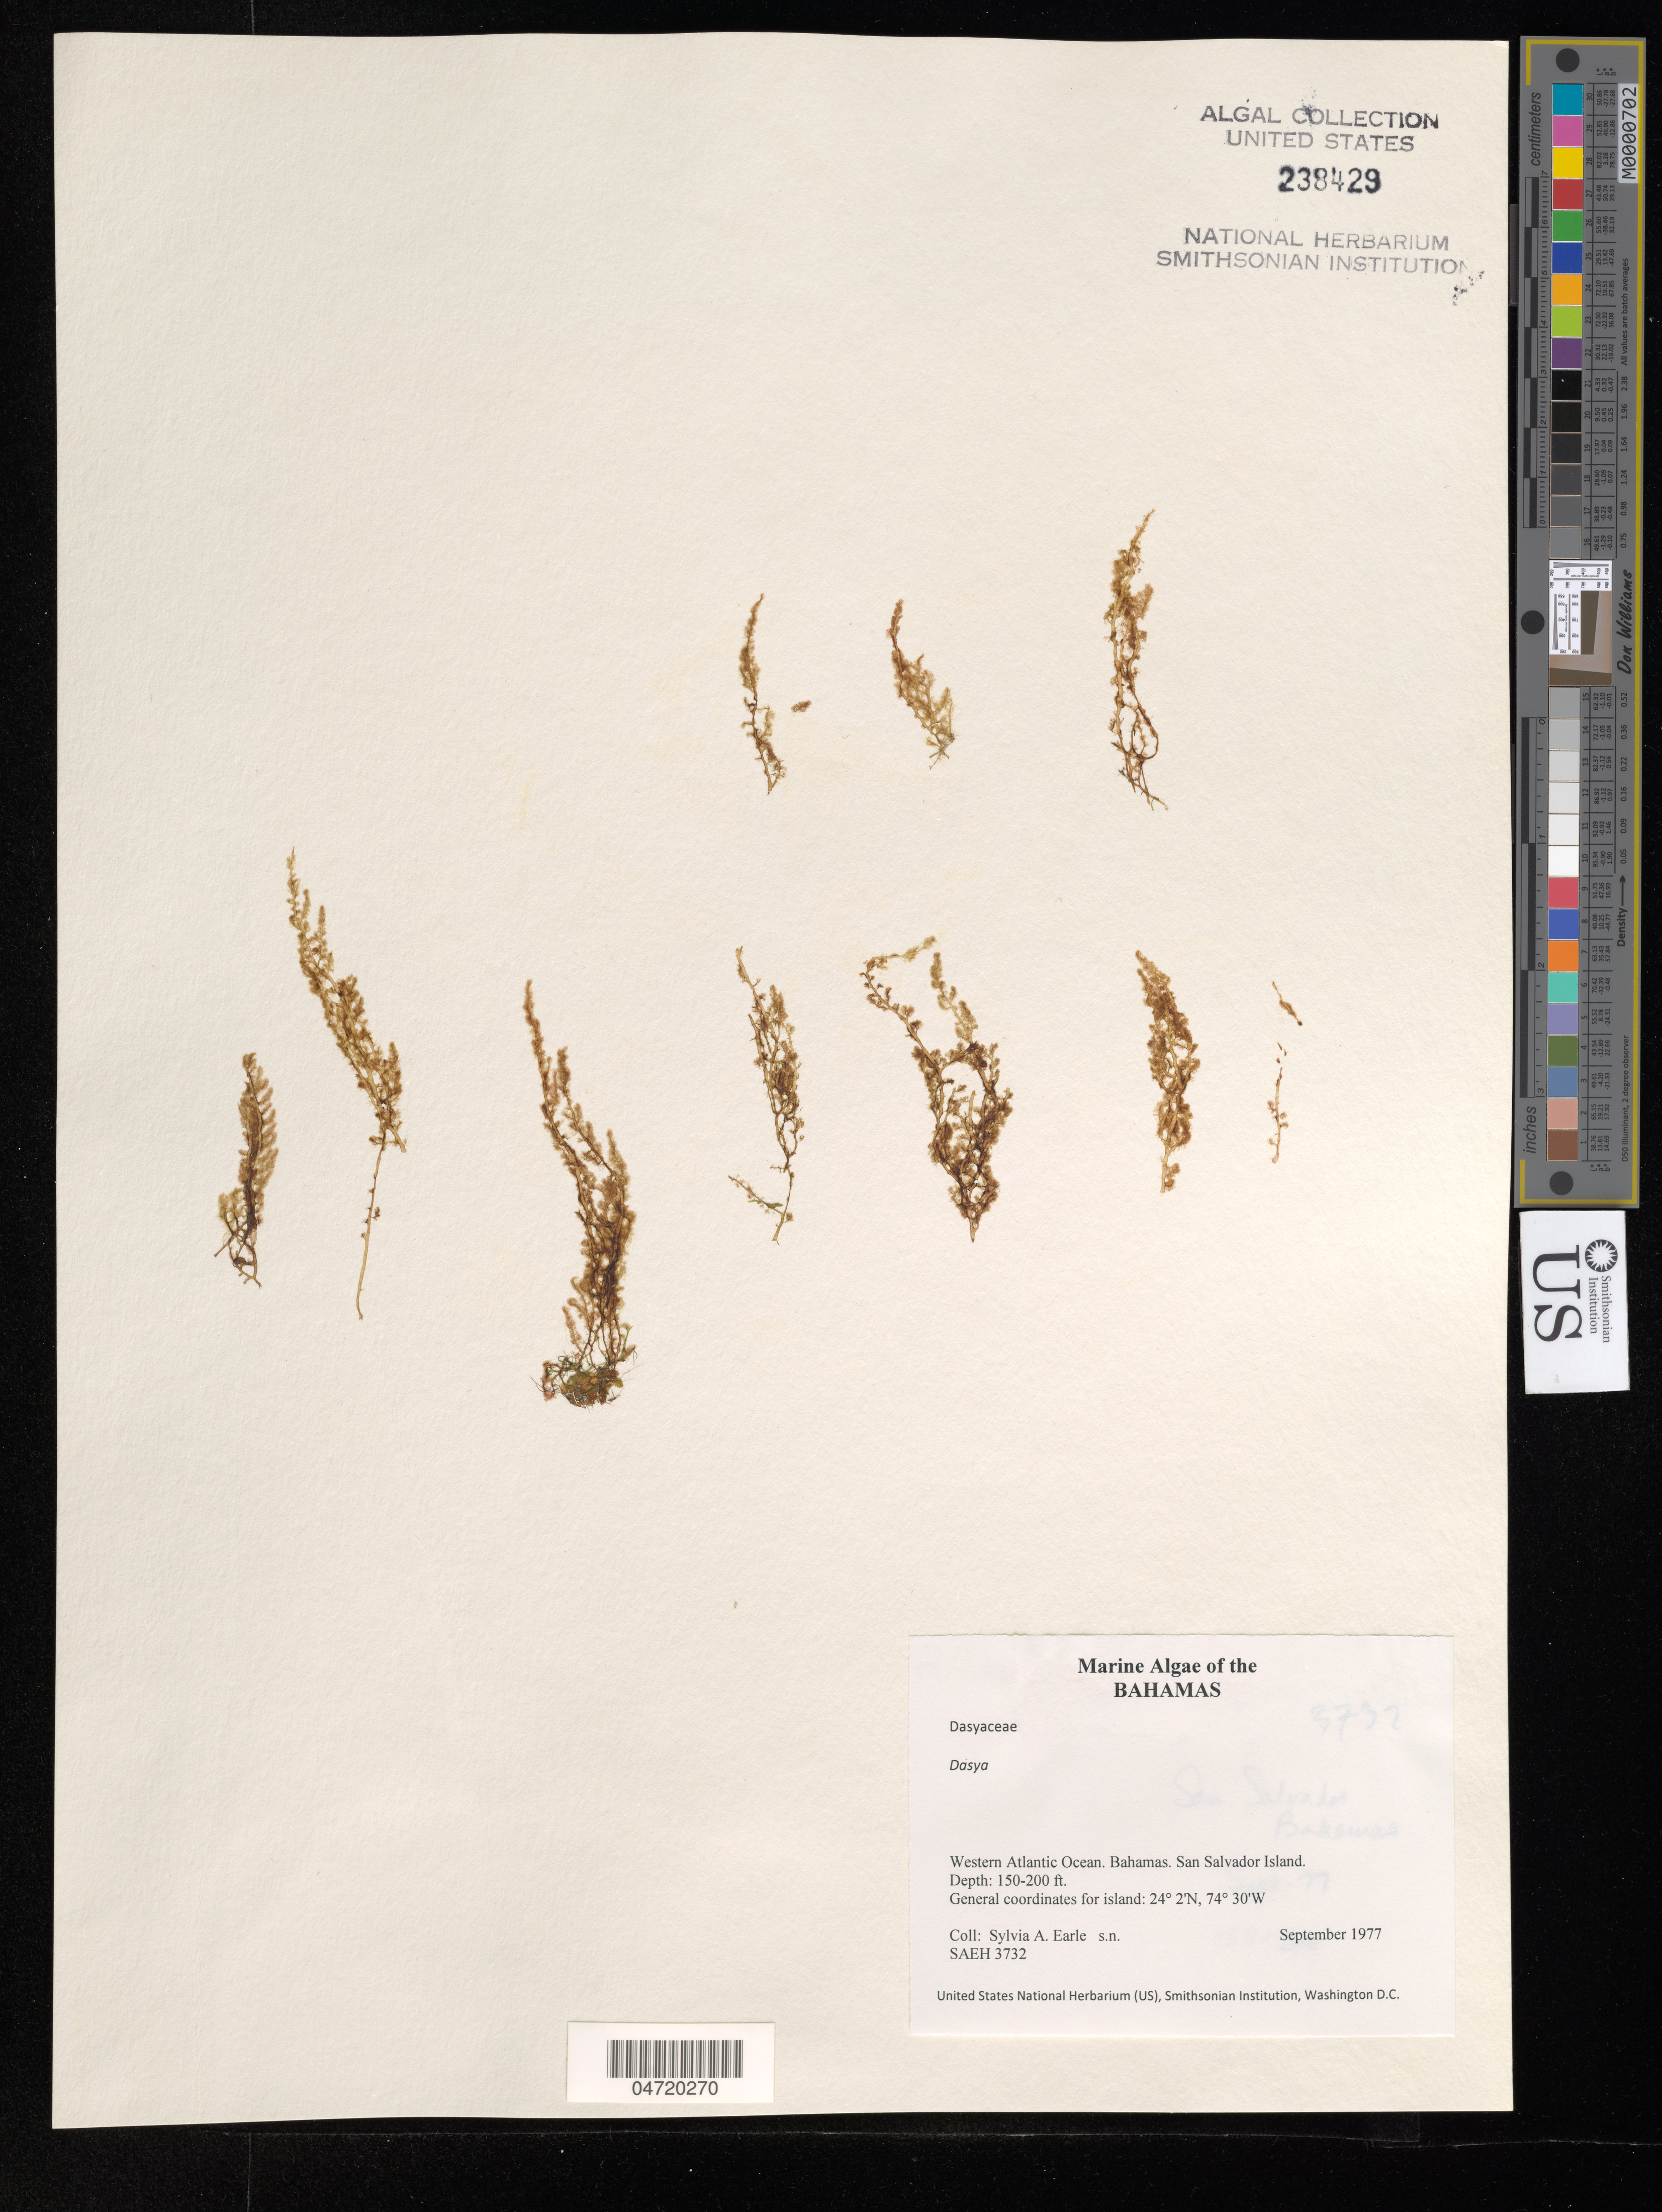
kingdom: Plantae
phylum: Rhodophyta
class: Florideophyceae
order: Ceramiales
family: Dasyaceae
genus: Dasya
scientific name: Dasya sp.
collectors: S. A. Earle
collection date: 1977-09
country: Bahamas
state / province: San Salvador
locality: Western Atlantic Ocean. San Salvador Island.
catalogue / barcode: US 238429